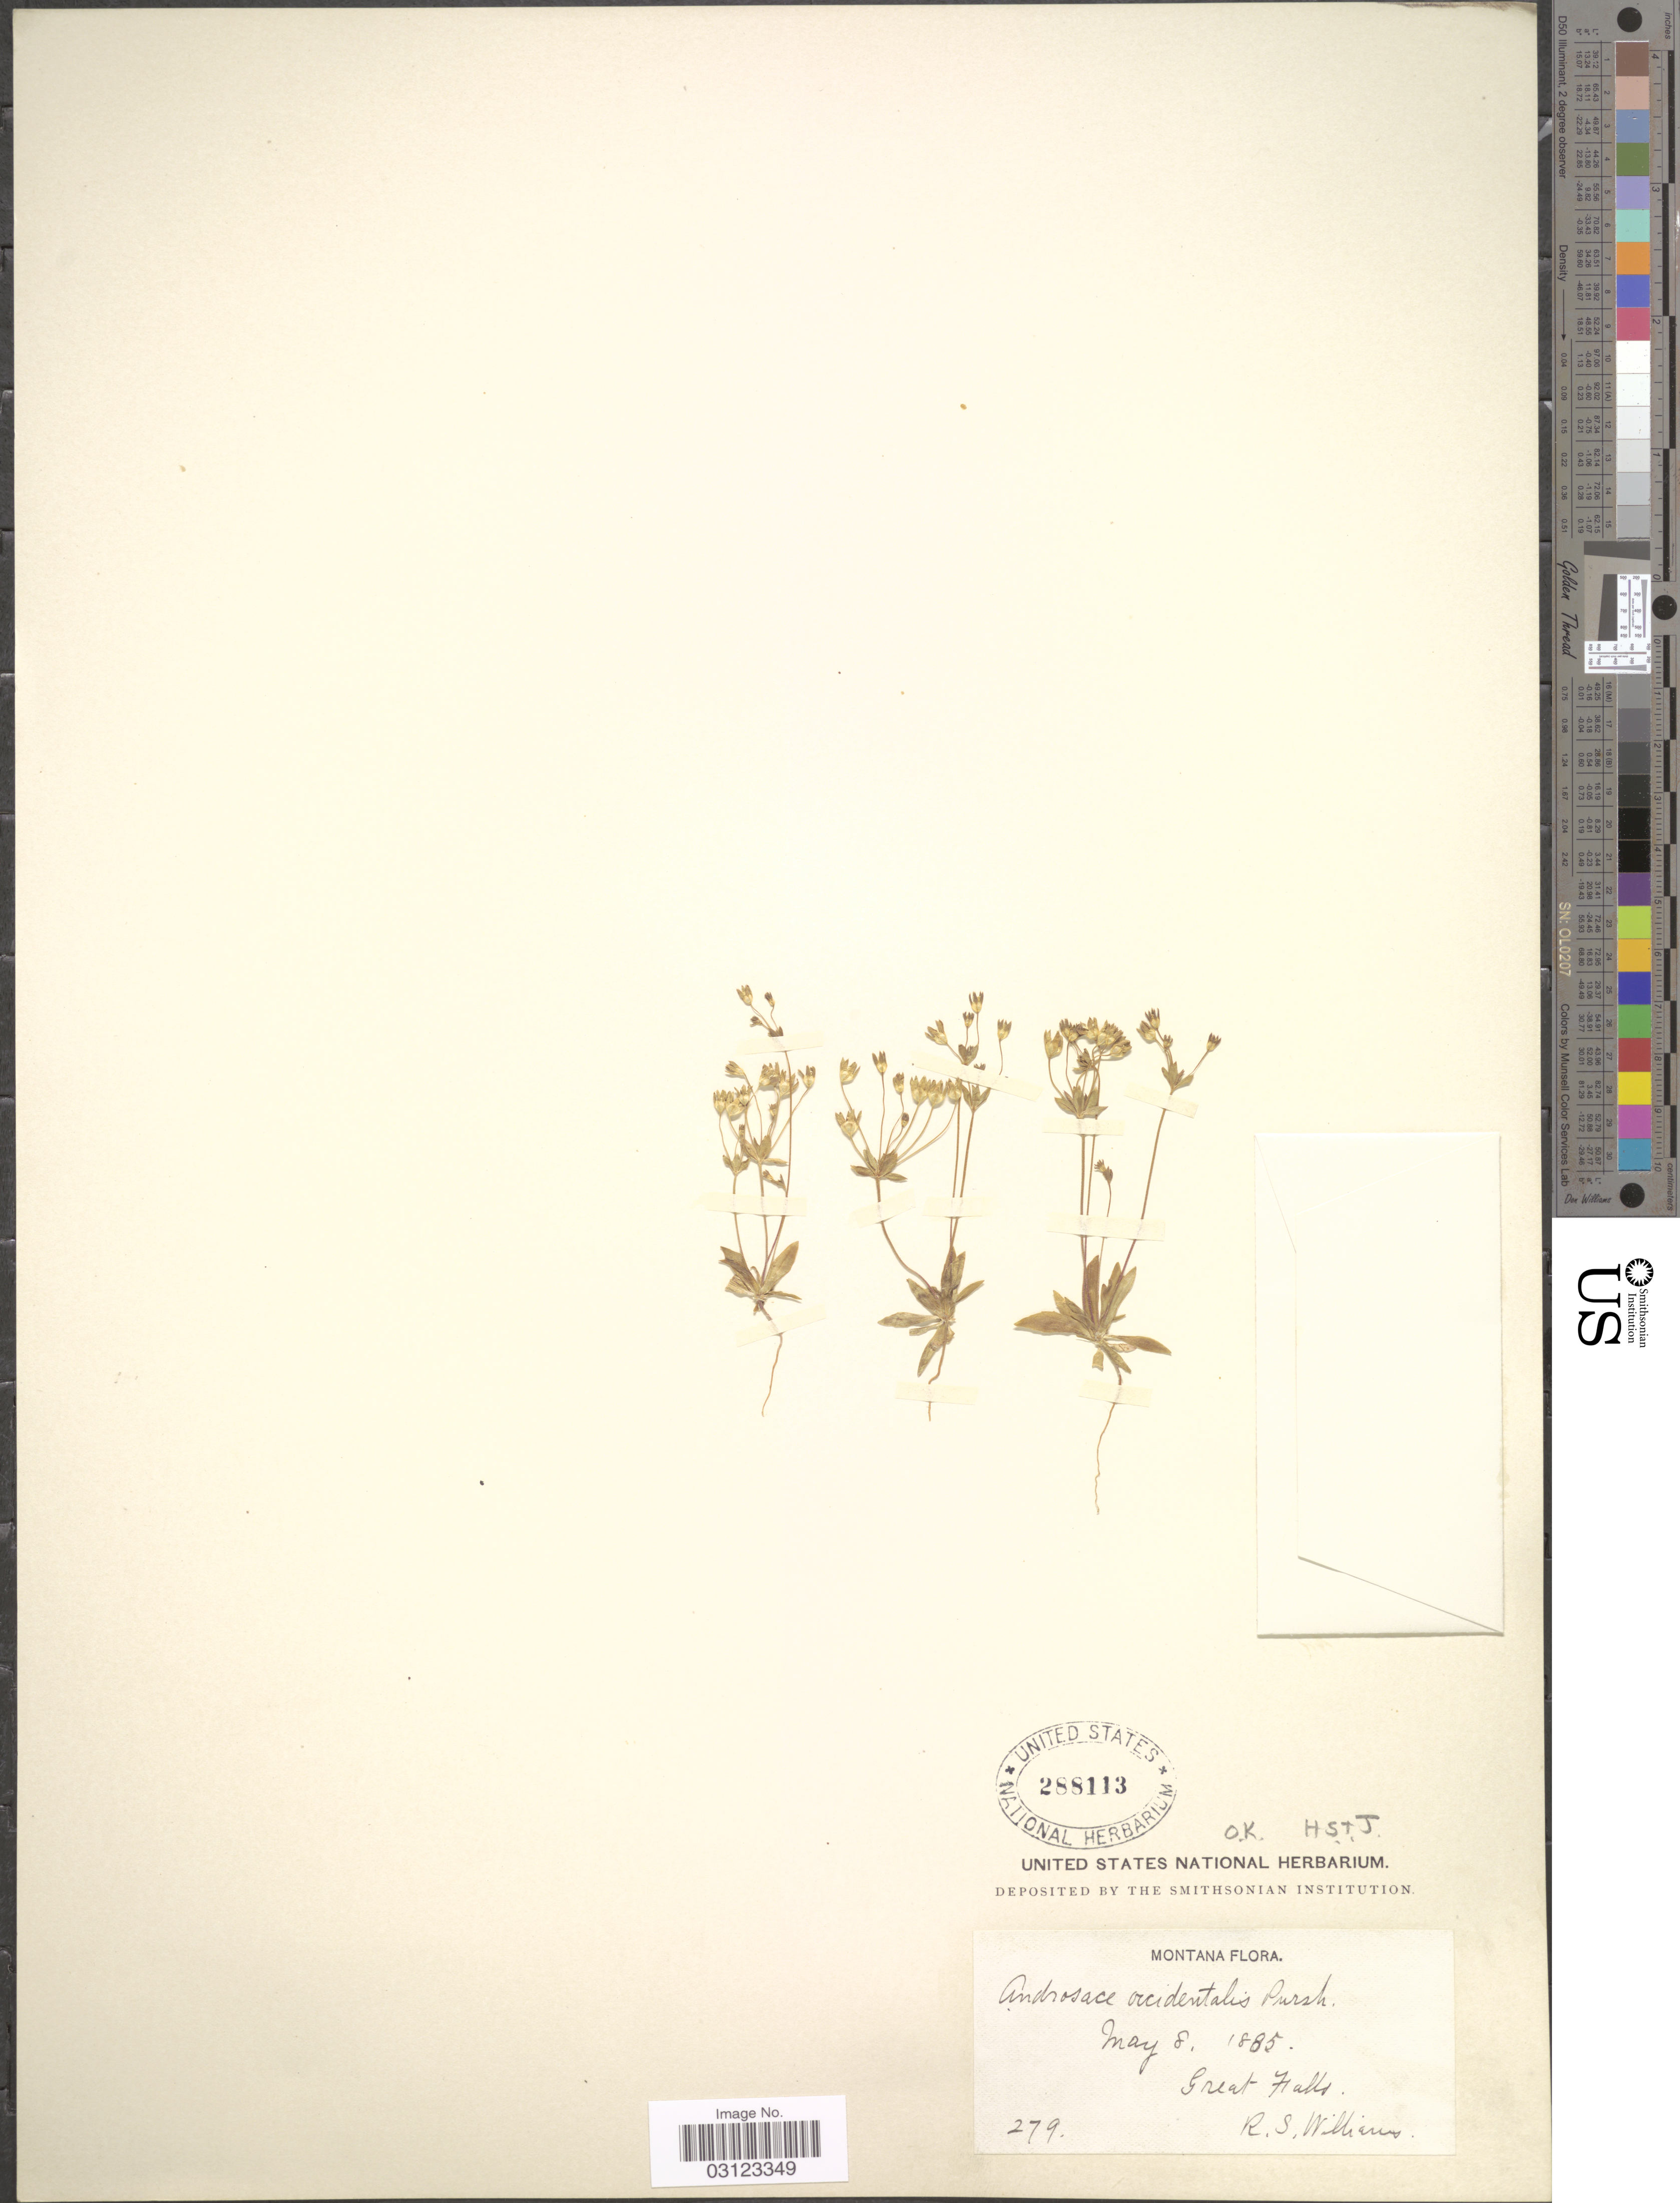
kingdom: Plantae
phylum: Tracheophyta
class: Magnoliopsida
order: Ericales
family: Primulaceae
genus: Androsace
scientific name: Androsace occidentalis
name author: (Pursh) Pursh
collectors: R. S. Williams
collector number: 279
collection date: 1885-05-08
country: United States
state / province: Montana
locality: Great Falls.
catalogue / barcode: US 288113